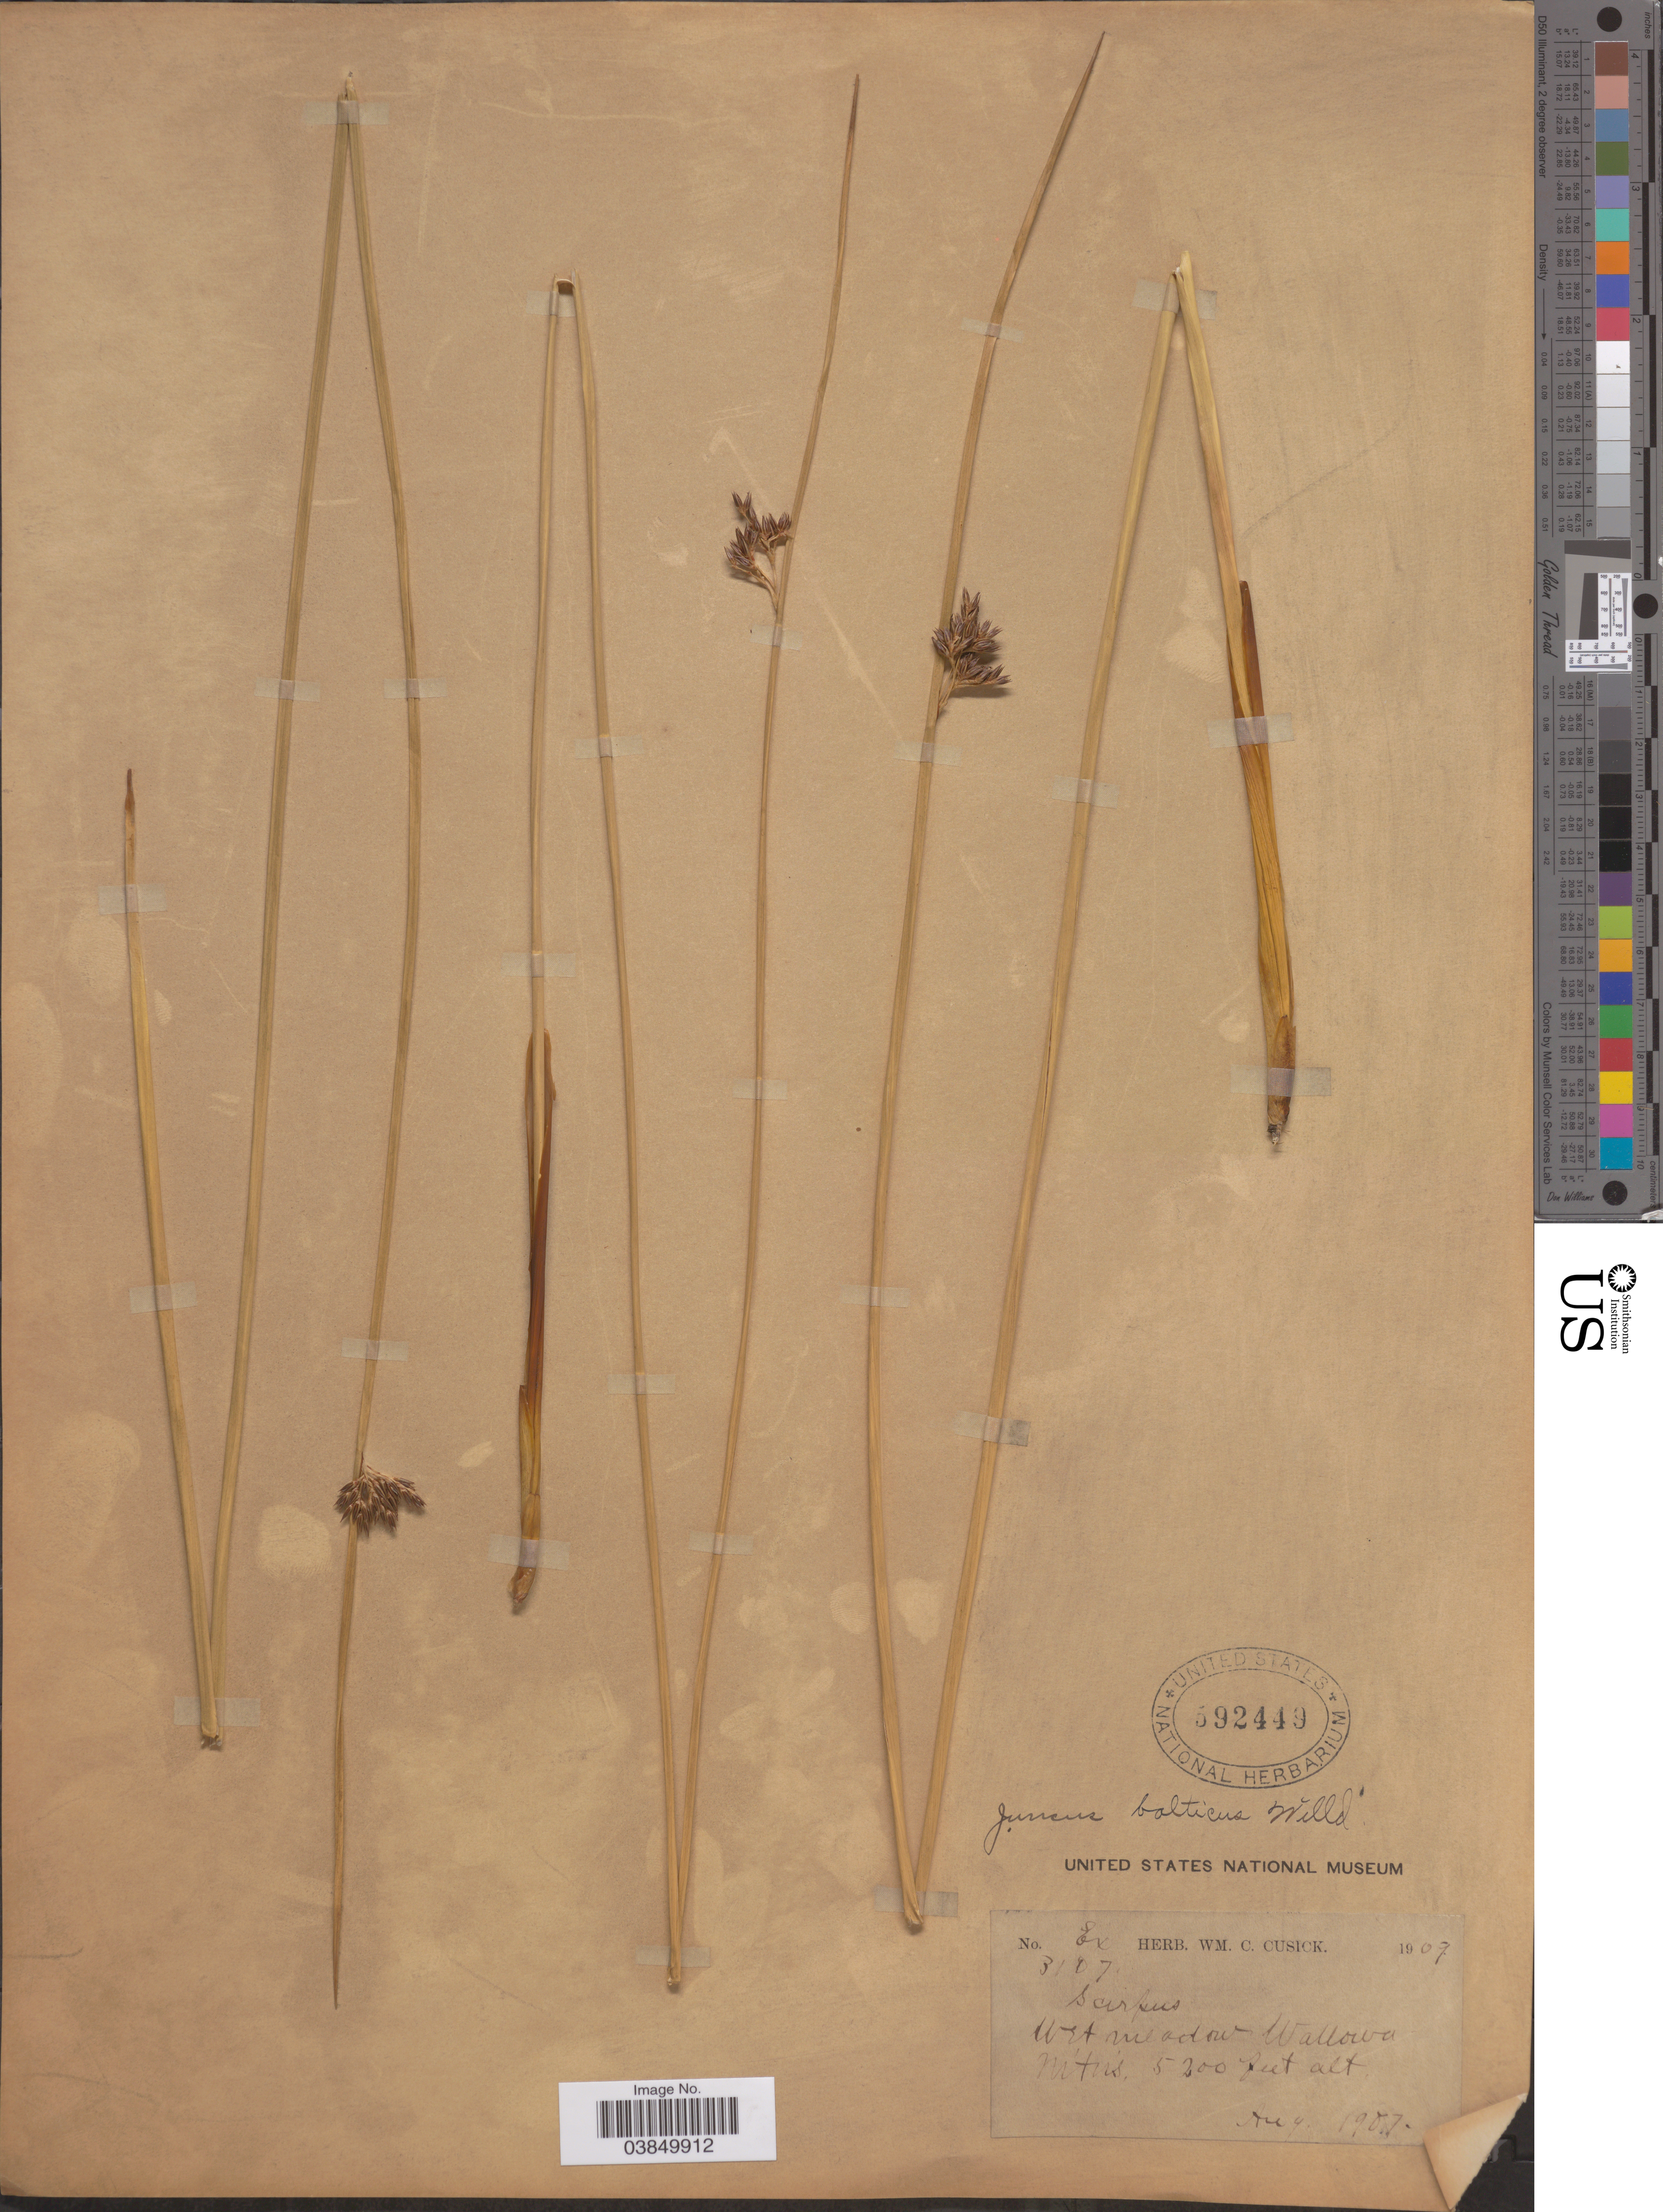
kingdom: Plantae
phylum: Tracheophyta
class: Liliopsida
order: Poales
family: Juncaceae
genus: Juncus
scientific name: Juncus balticus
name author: Willd.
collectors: ex herb. Wm. C. Cusick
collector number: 3107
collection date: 1907-08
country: United States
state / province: Oregon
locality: Wet meadow Wallowa Mtns.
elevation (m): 1585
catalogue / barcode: US 592449